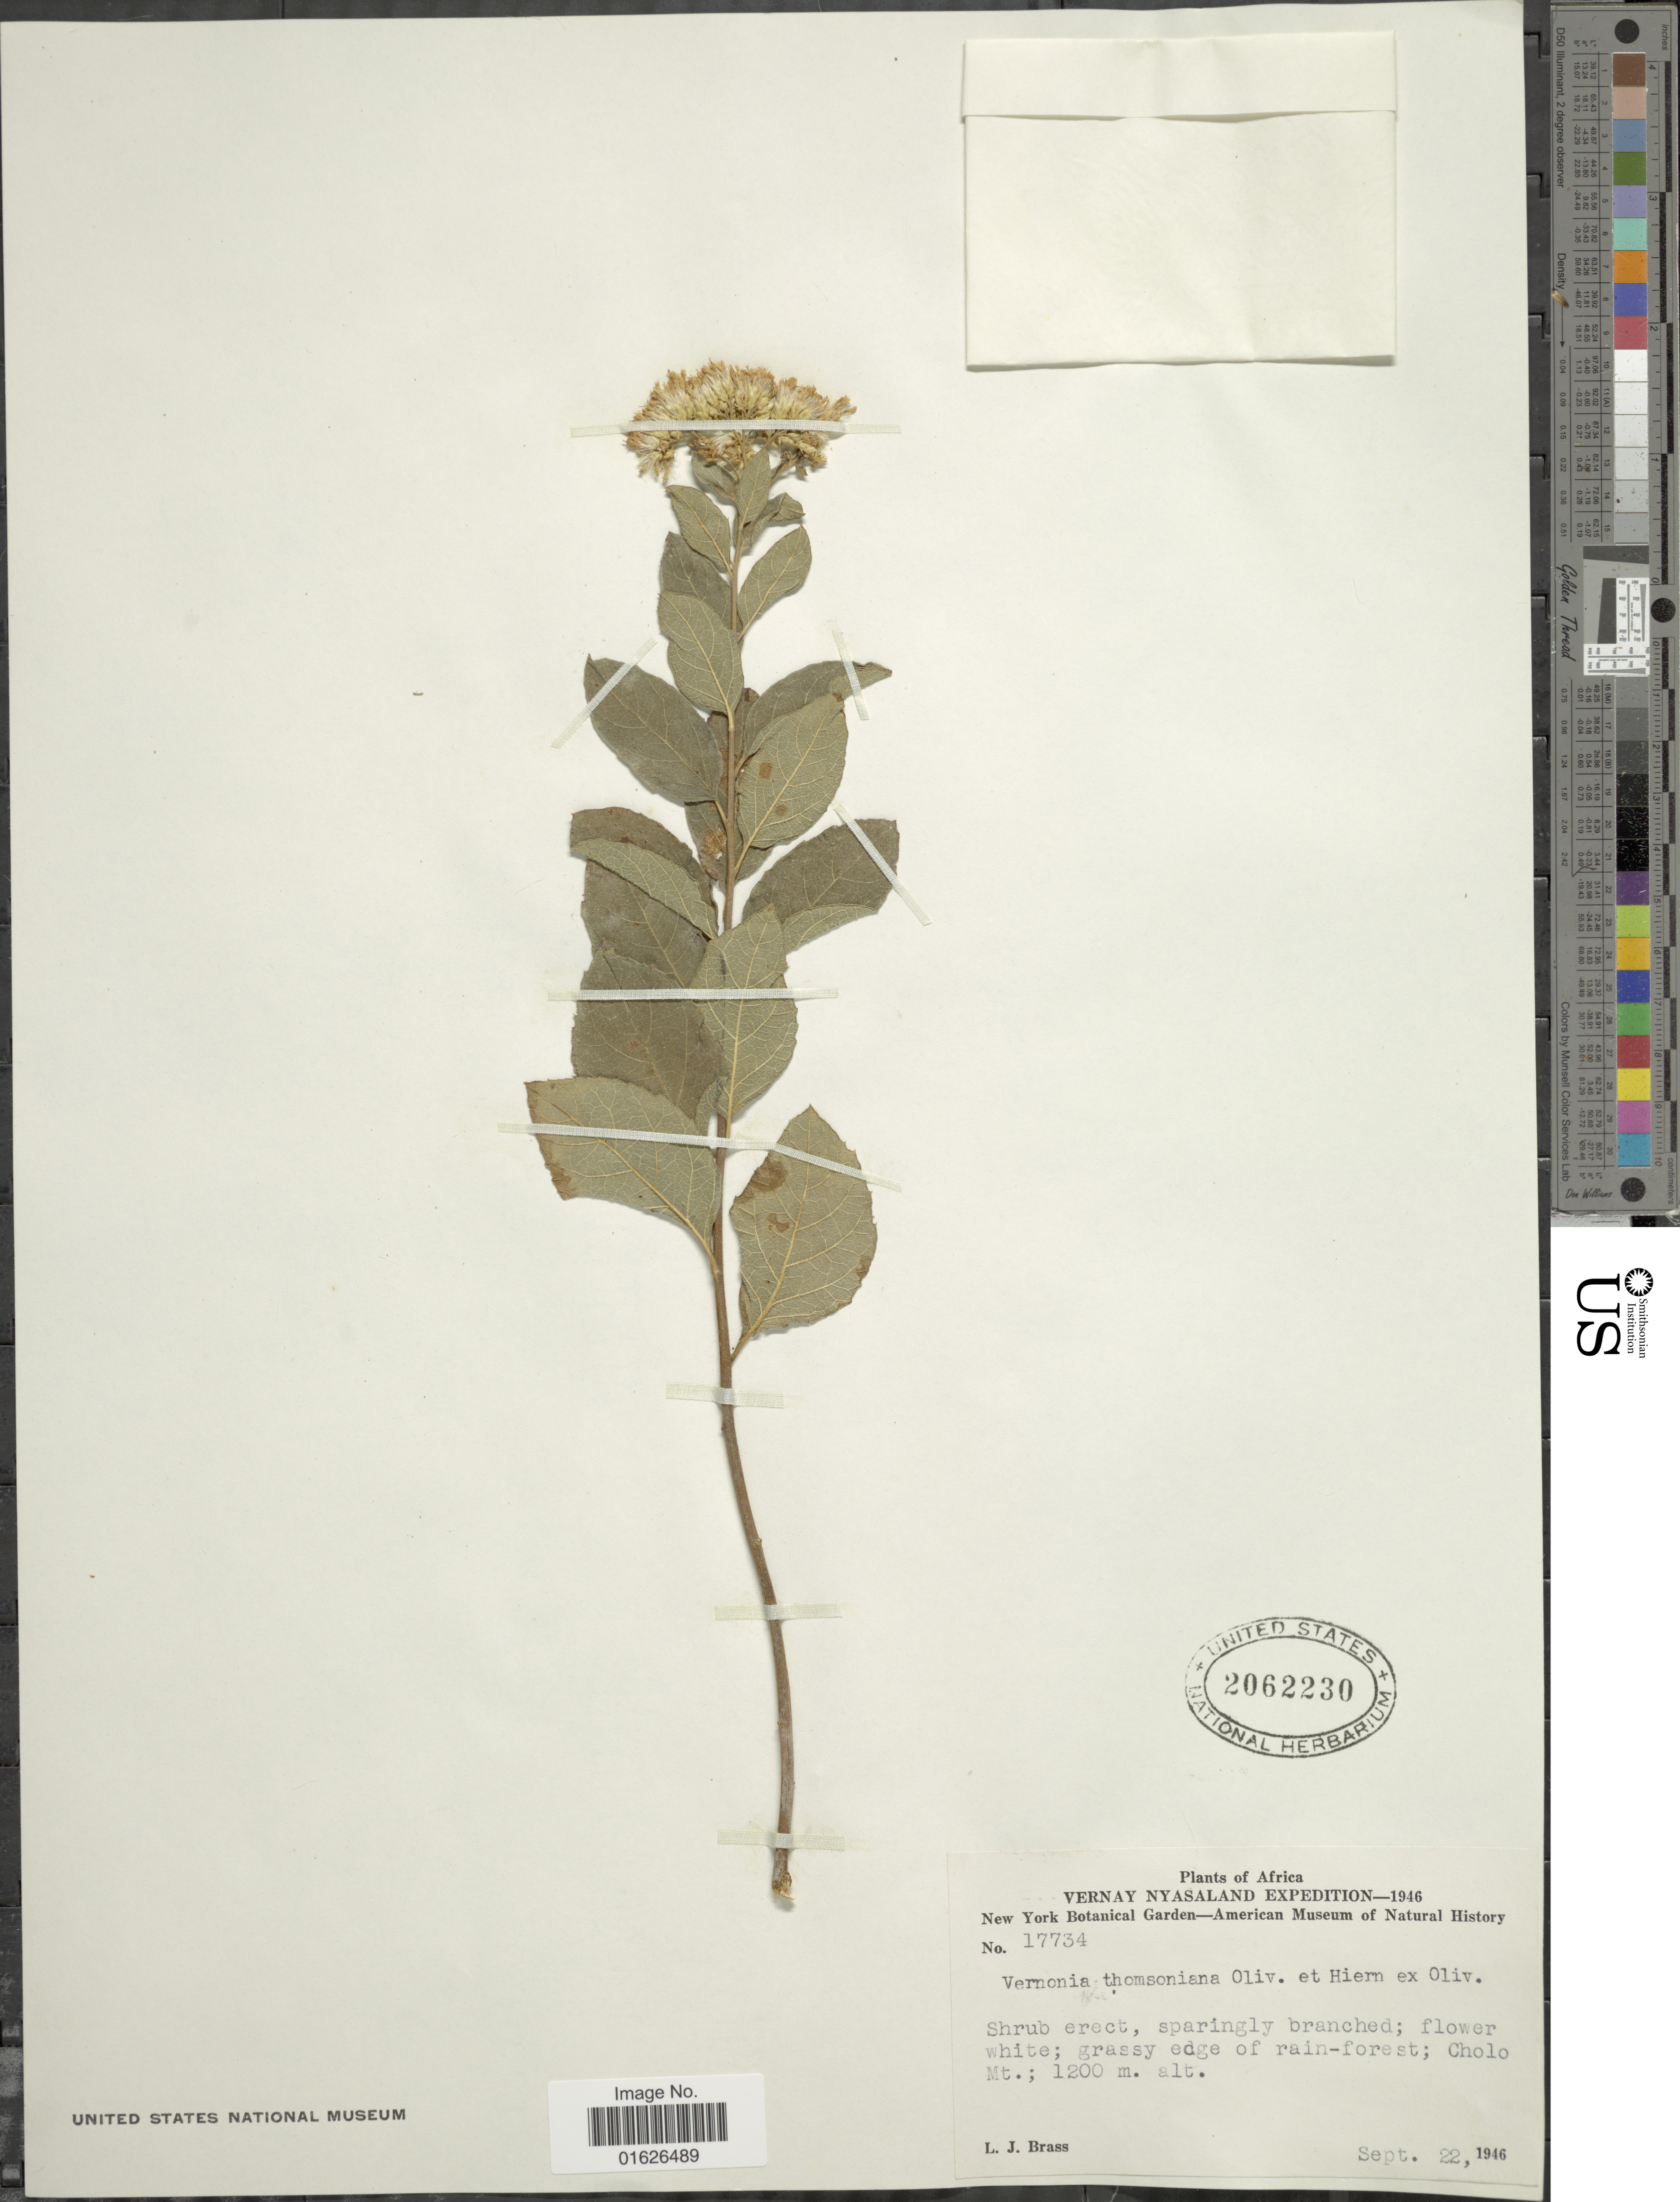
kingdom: Plantae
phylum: Tracheophyta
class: Magnoliopsida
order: Asterales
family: Asteraceae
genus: Gymnanthemum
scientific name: Gymnanthemum thomsonianum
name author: (Oliv. & Hiern in Oliv.) H. Rob.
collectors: L. J. Brass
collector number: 17734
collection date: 1946-09-22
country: Malawi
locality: Vernay Nyasaland, Cholo Mt.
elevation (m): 1200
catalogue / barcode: US 2062230